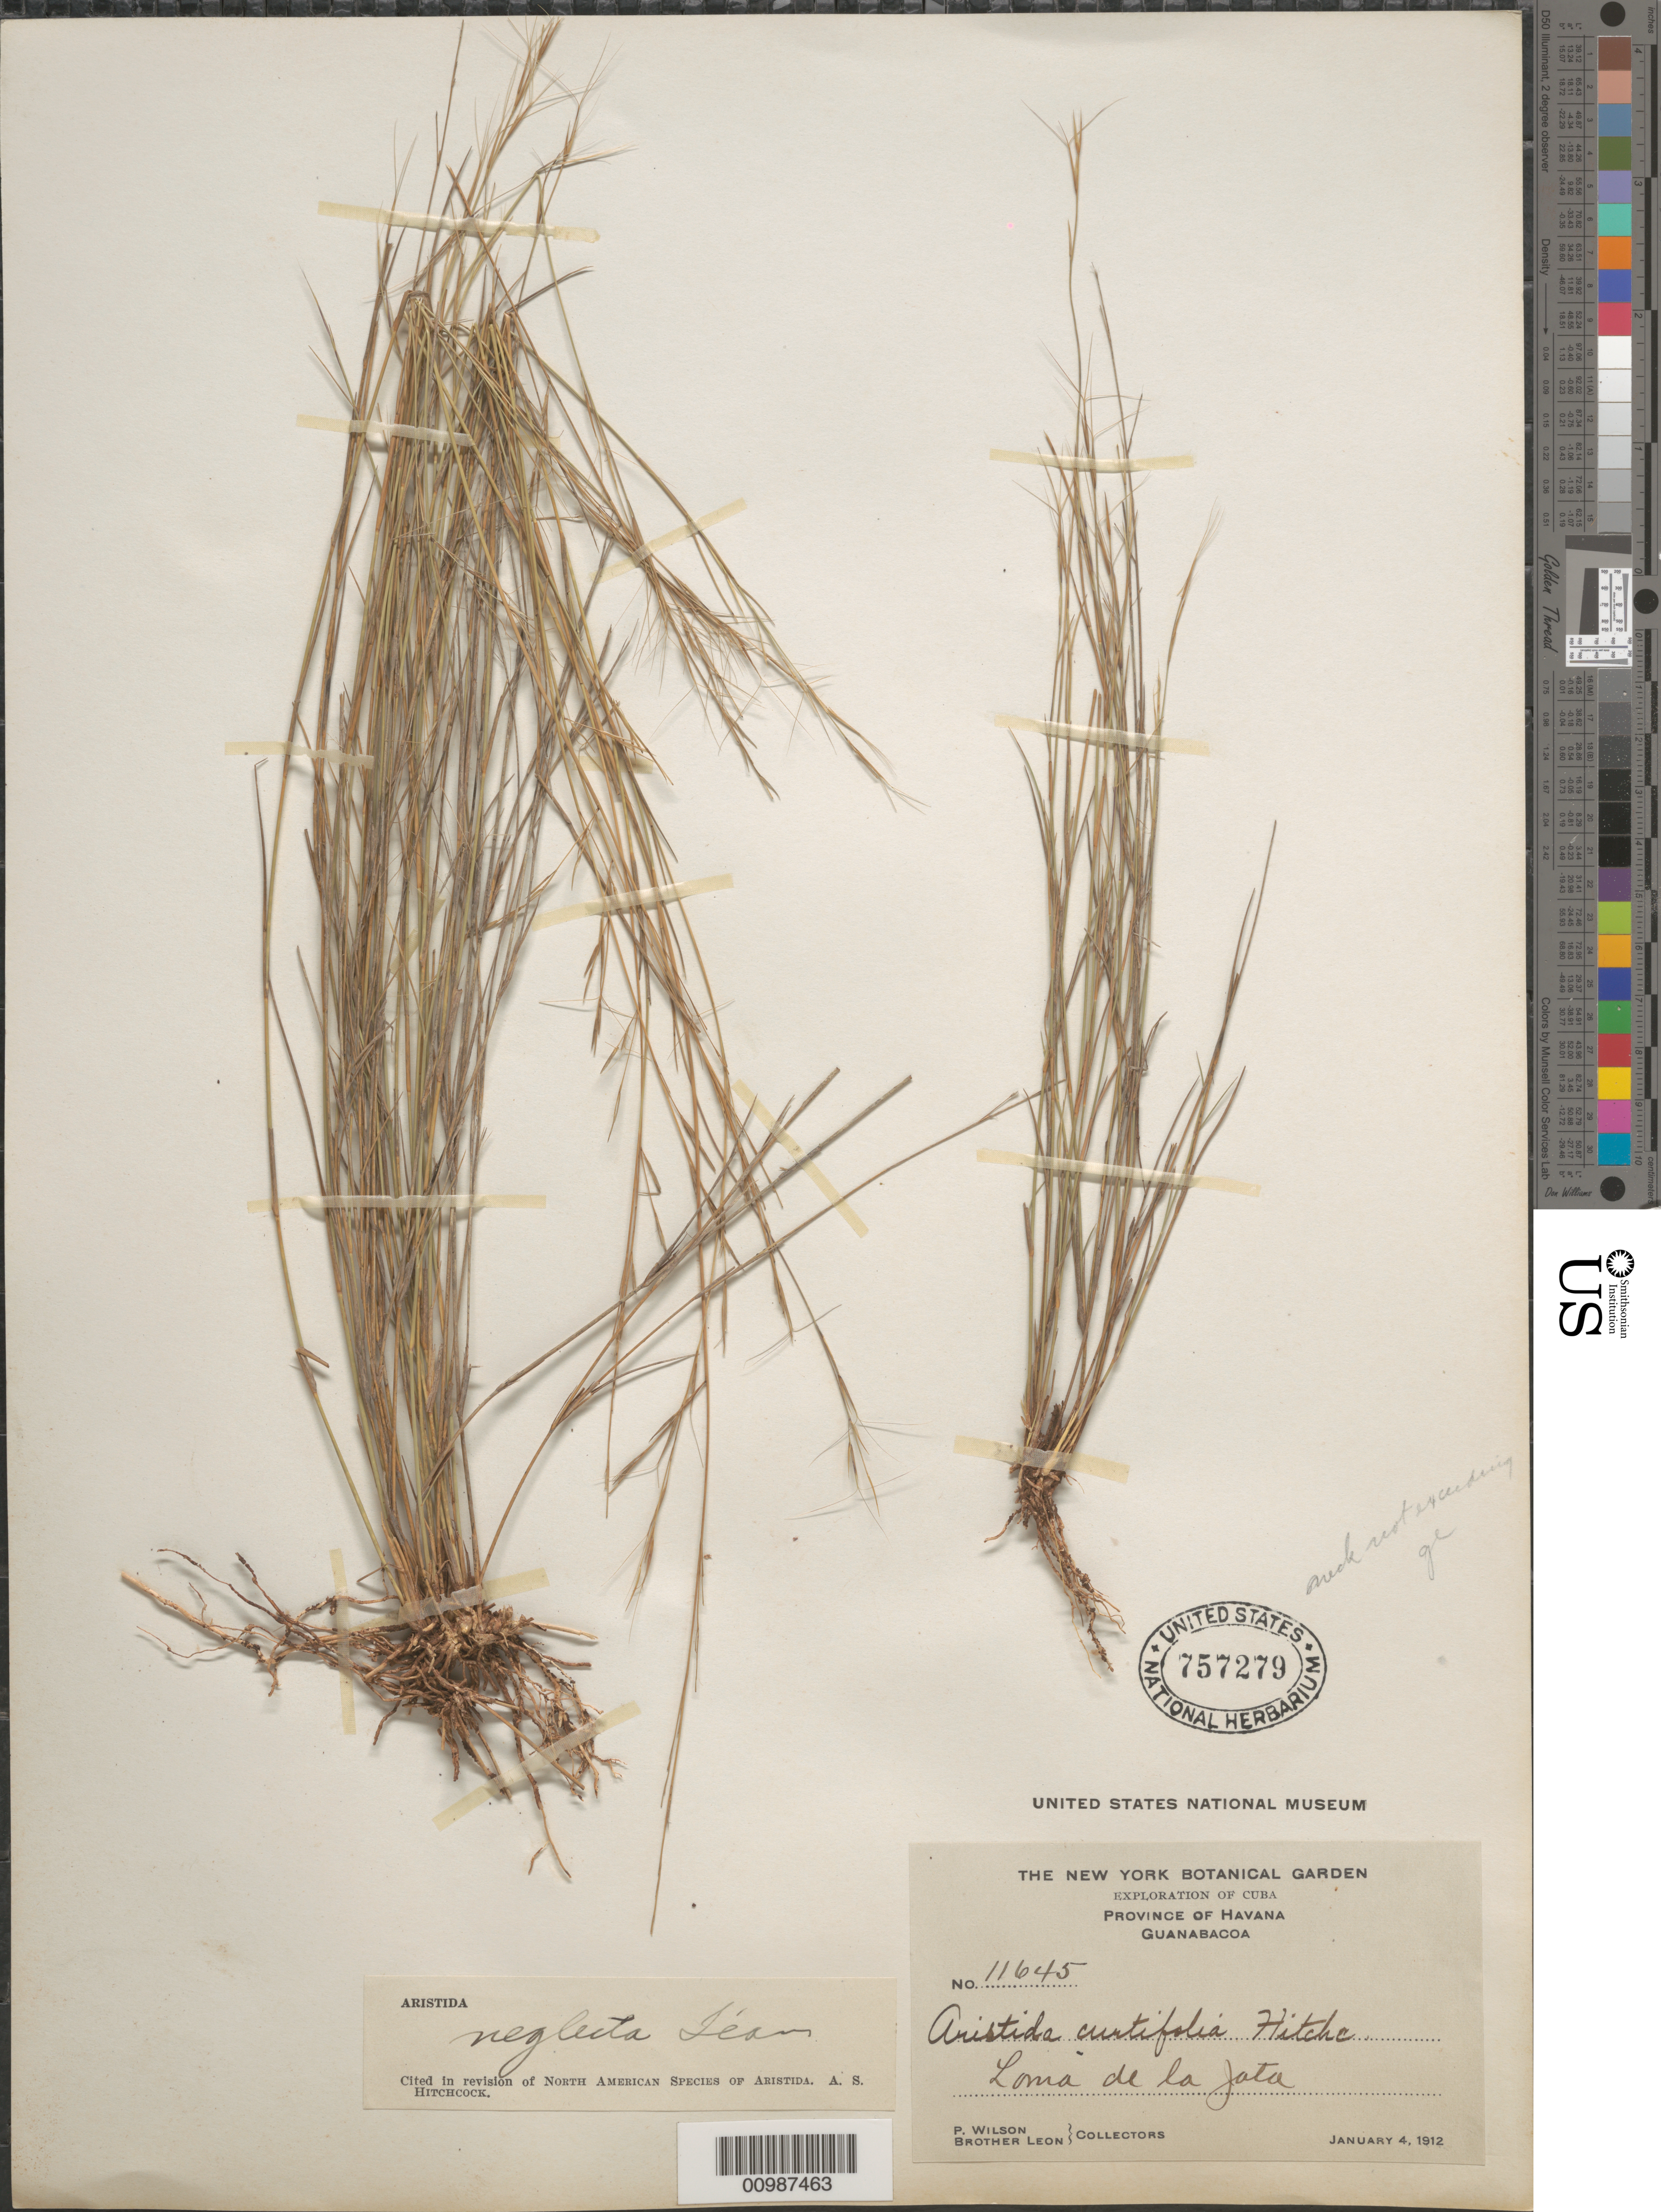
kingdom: Plantae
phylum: Tracheophyta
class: Liliopsida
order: Poales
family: Poaceae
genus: Aristida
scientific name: Aristida neglecta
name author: León ex Hitchc.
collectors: P. Wilson & Bro. León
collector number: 11645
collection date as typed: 04 Jan 1912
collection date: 1912-01-04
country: Cuba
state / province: La Habana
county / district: Municipio Guanabacoa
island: Cuba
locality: Guanabacoa, Lomas de la Jatas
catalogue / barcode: US 757279